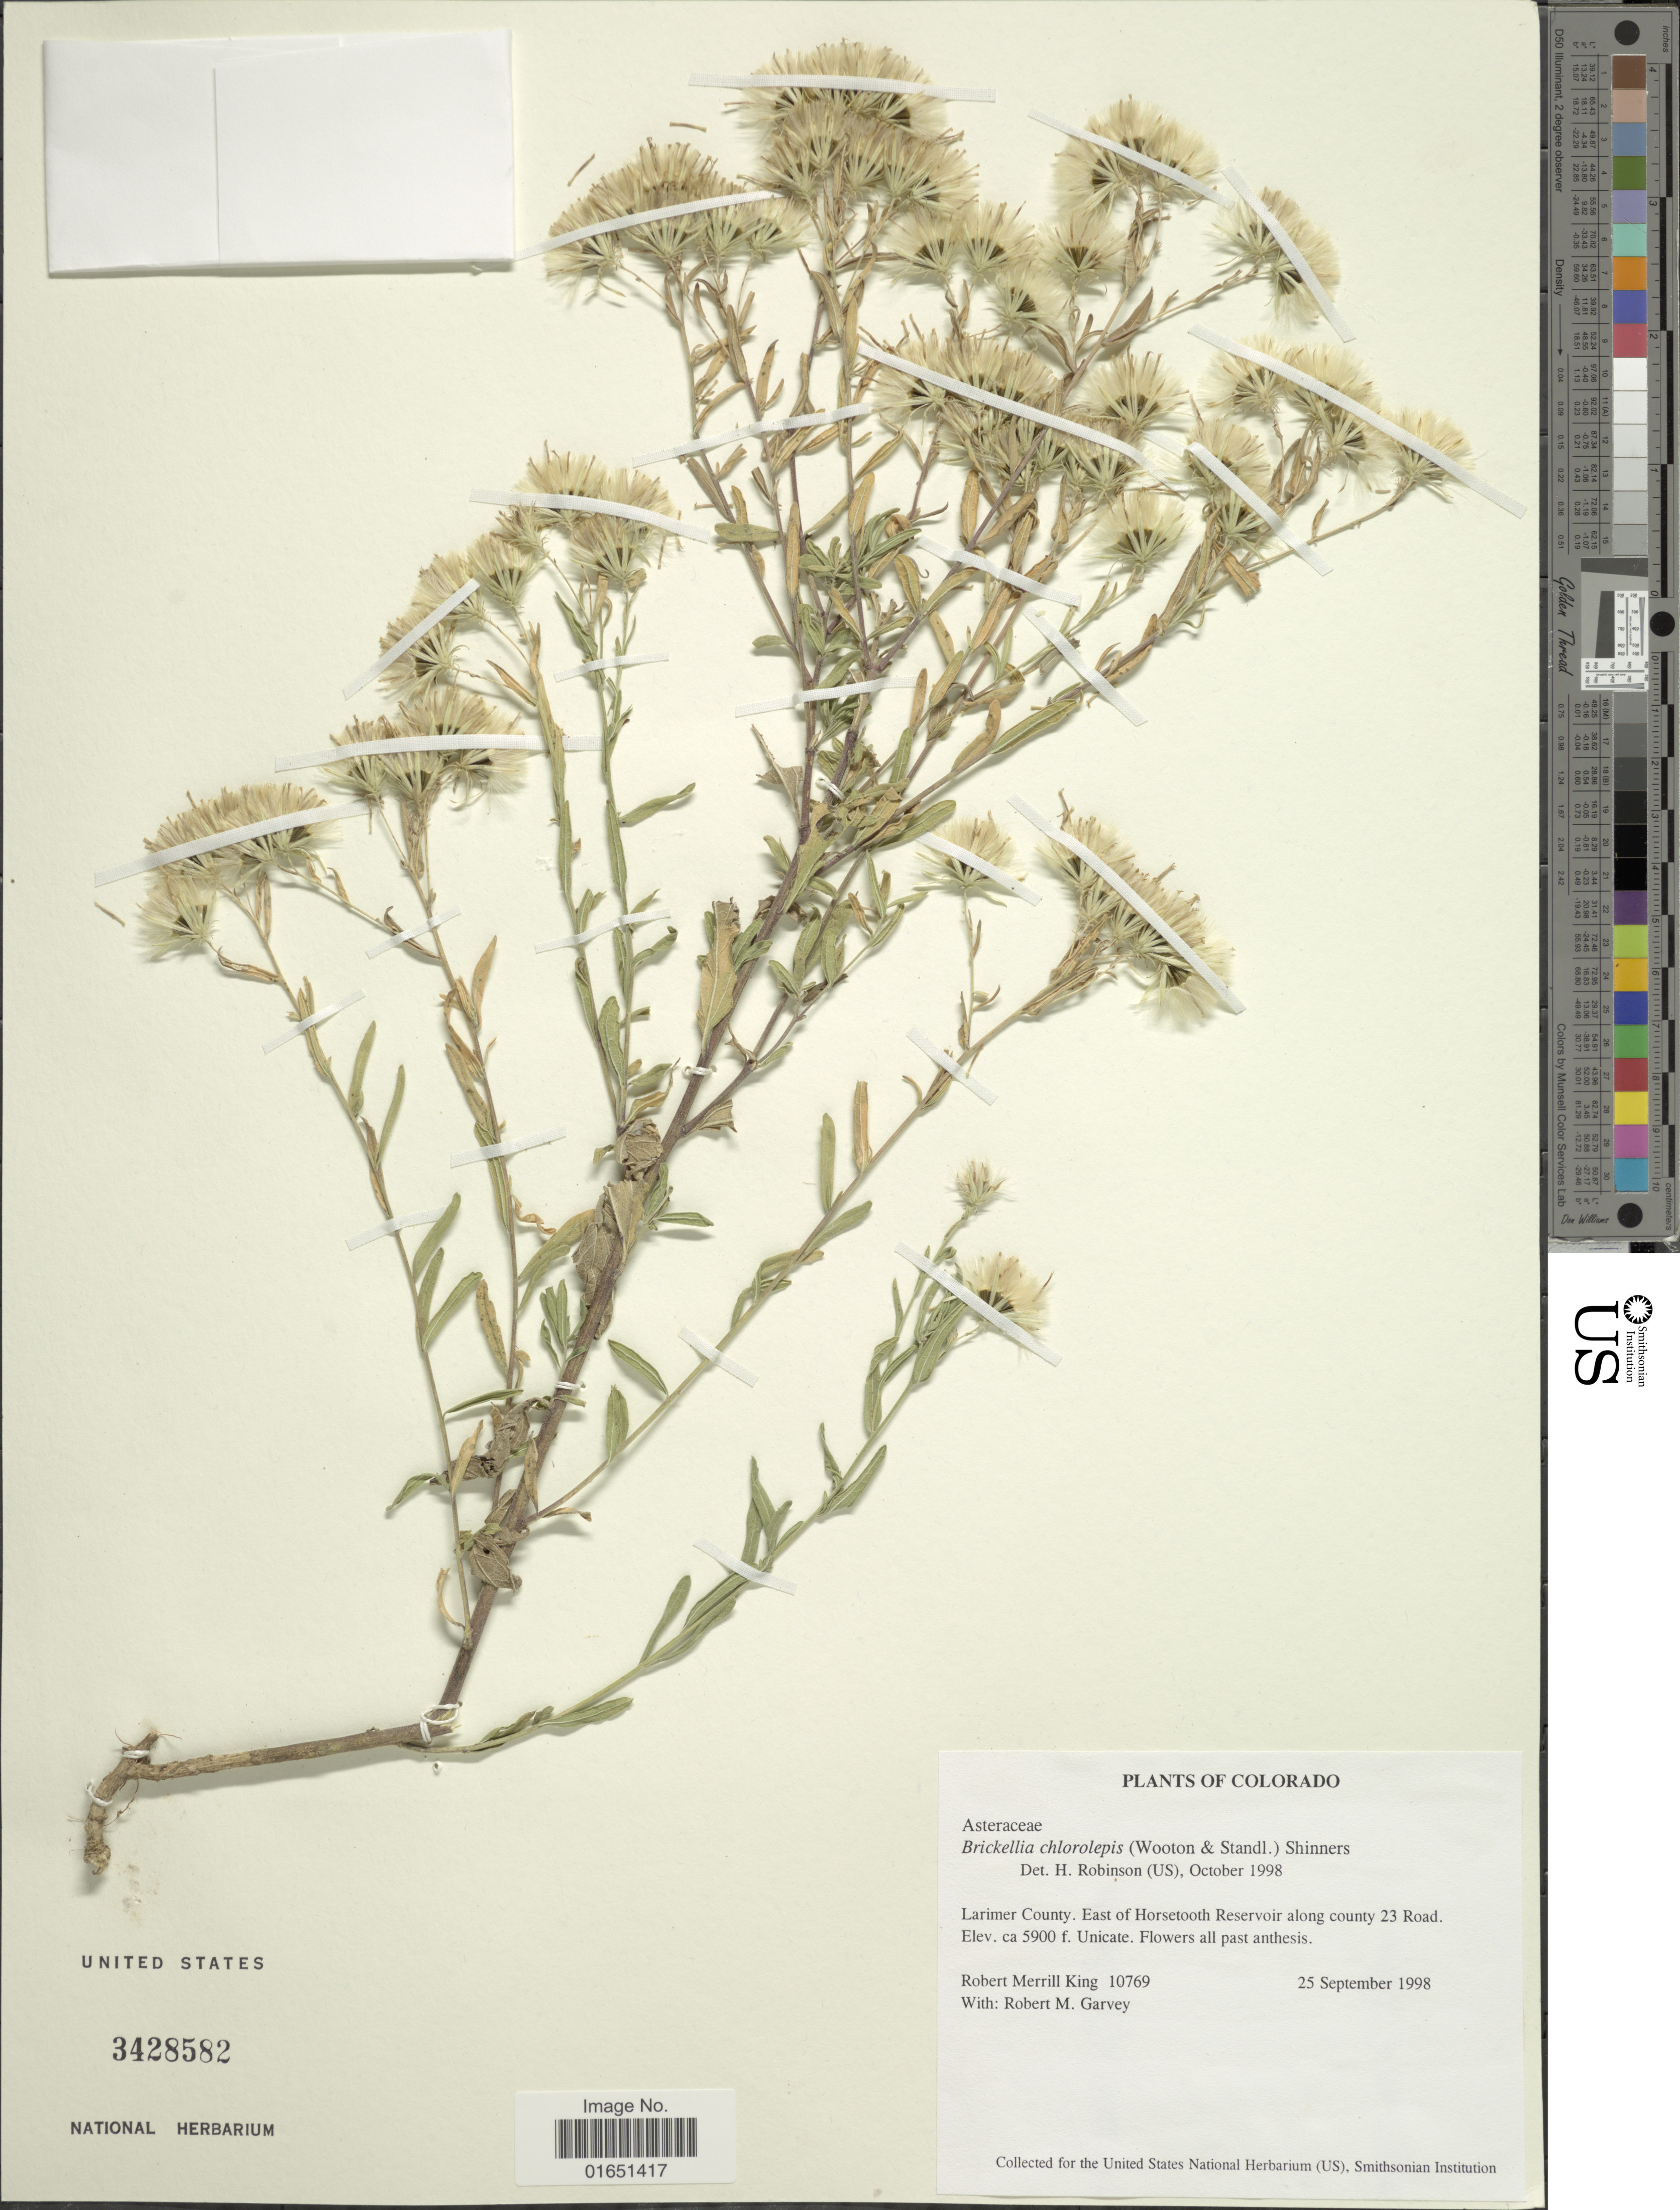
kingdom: Plantae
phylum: Tracheophyta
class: Magnoliopsida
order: Asterales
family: Asteraceae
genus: Brickellia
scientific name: Brickellia rosmarinifolia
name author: (Vent.) W.A. Weber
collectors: R. M. King & R. Garvey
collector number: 10769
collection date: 1998-09-25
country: United States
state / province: Colorado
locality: Larimer County. East of Horsetooth Reservoir along county 23 Road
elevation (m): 1798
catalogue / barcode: US 3428582